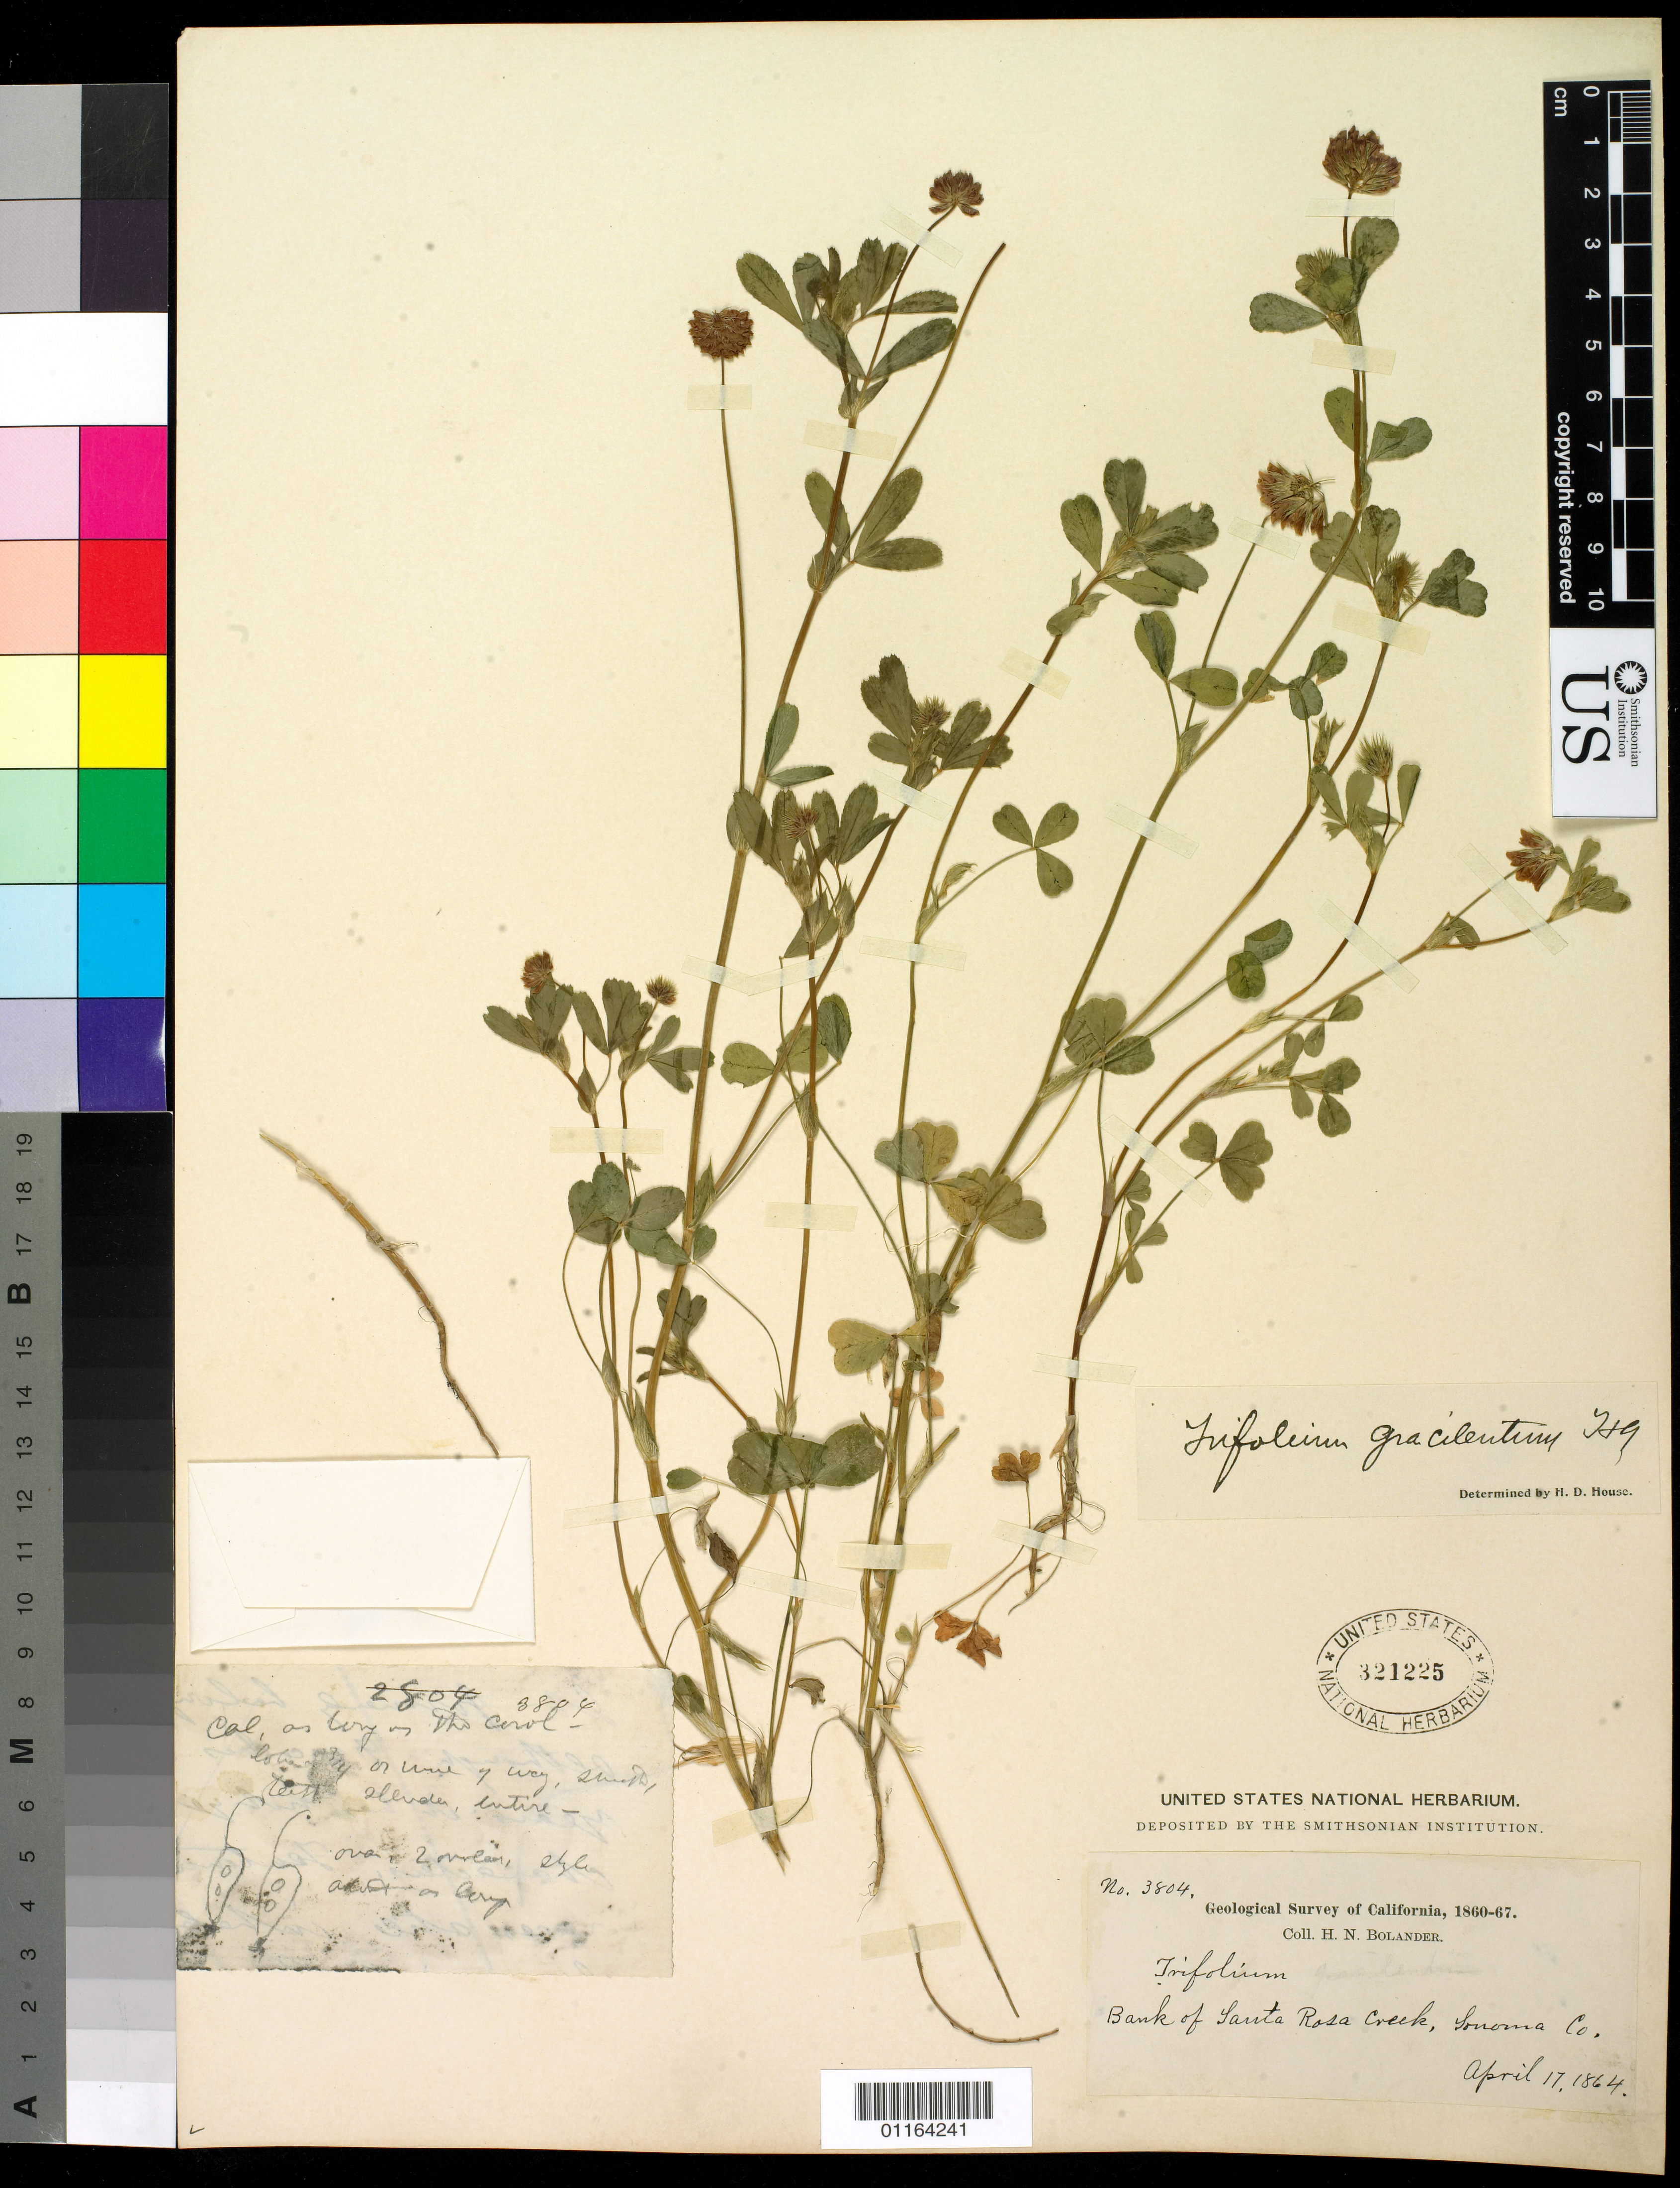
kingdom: Plantae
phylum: Tracheophyta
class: Magnoliopsida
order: Fabales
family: Fabaceae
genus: Trifolium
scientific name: Trifolium gracilentum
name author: Torr. & A. Gray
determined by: House, Homer D.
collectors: H. Bolander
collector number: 3804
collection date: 1864-04-17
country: United States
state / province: California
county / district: Sonoma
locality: Bank of Santa Rosa Creek.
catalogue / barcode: US 321225